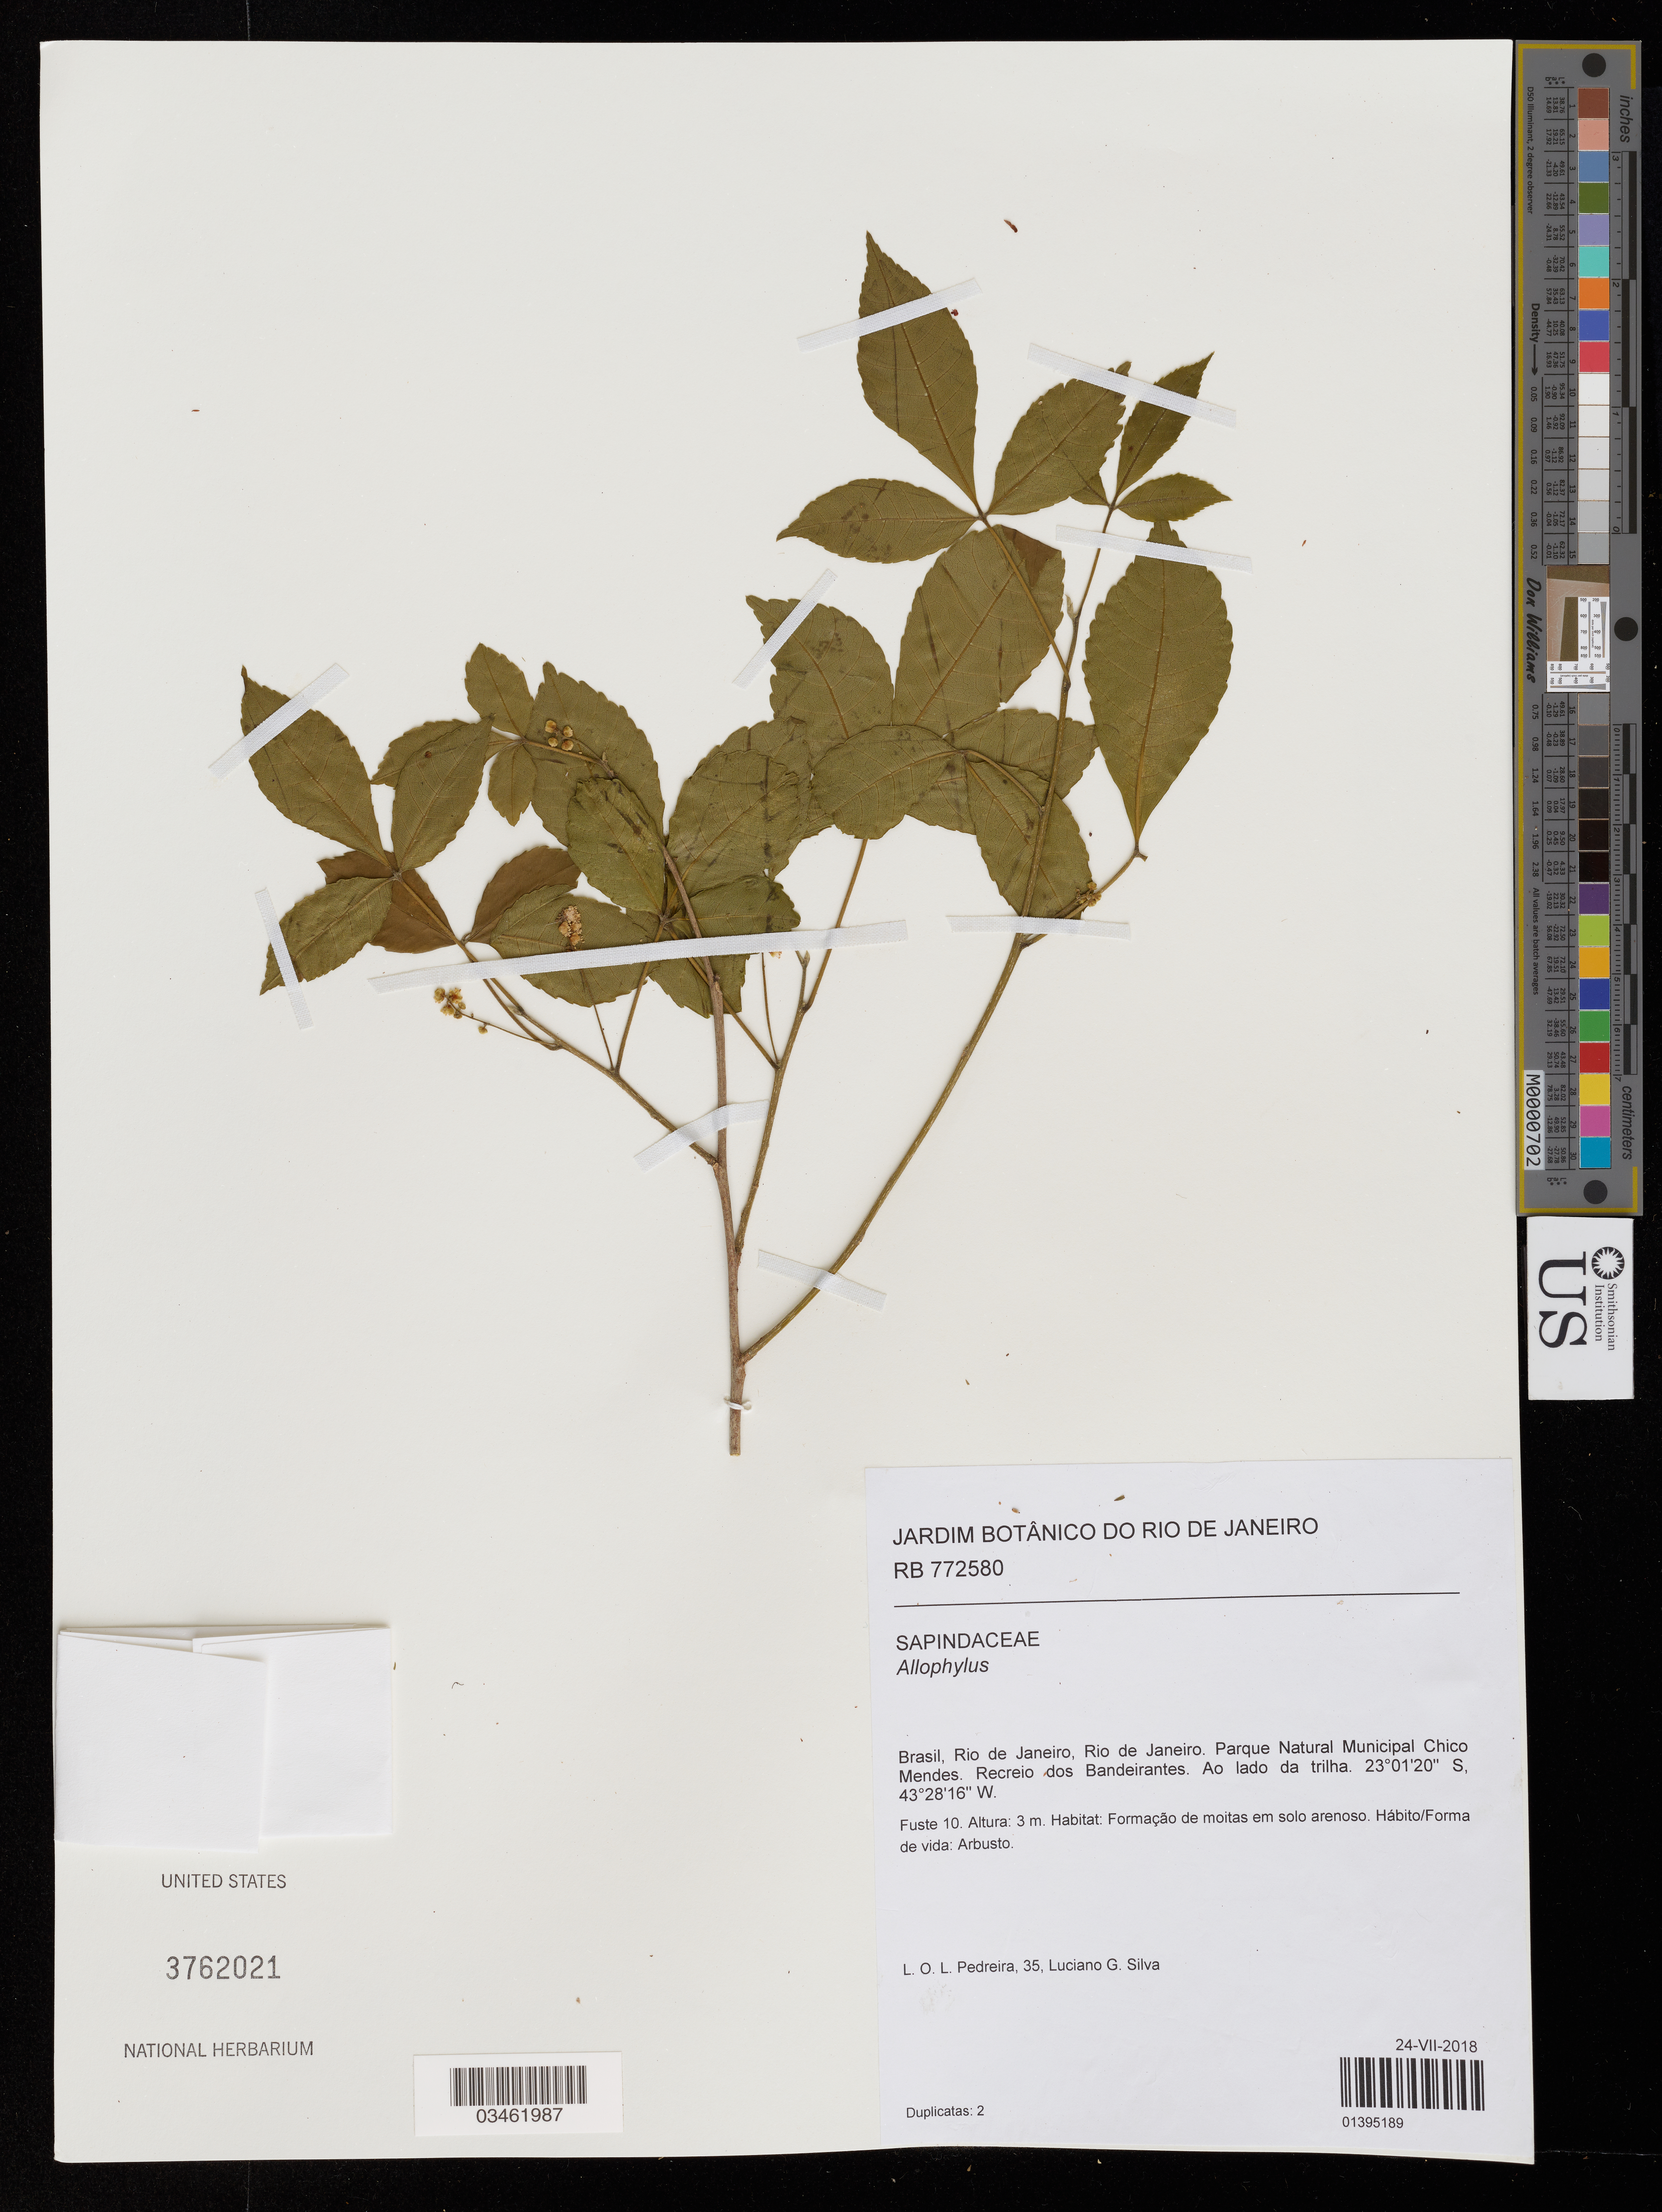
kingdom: Plantae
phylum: Tracheophyta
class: Magnoliopsida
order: Sapindales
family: Sapindaceae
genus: Allophylus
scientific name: Allophylus sp.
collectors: L. Pedreira & L. Silva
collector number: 35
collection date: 2018-07-24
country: Brazil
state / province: Rio de Janeiro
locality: Rio de Janeiro. Parque Natural Municipal Chico Mendes. Recreio dos Bandeirantes.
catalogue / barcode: US 3762021